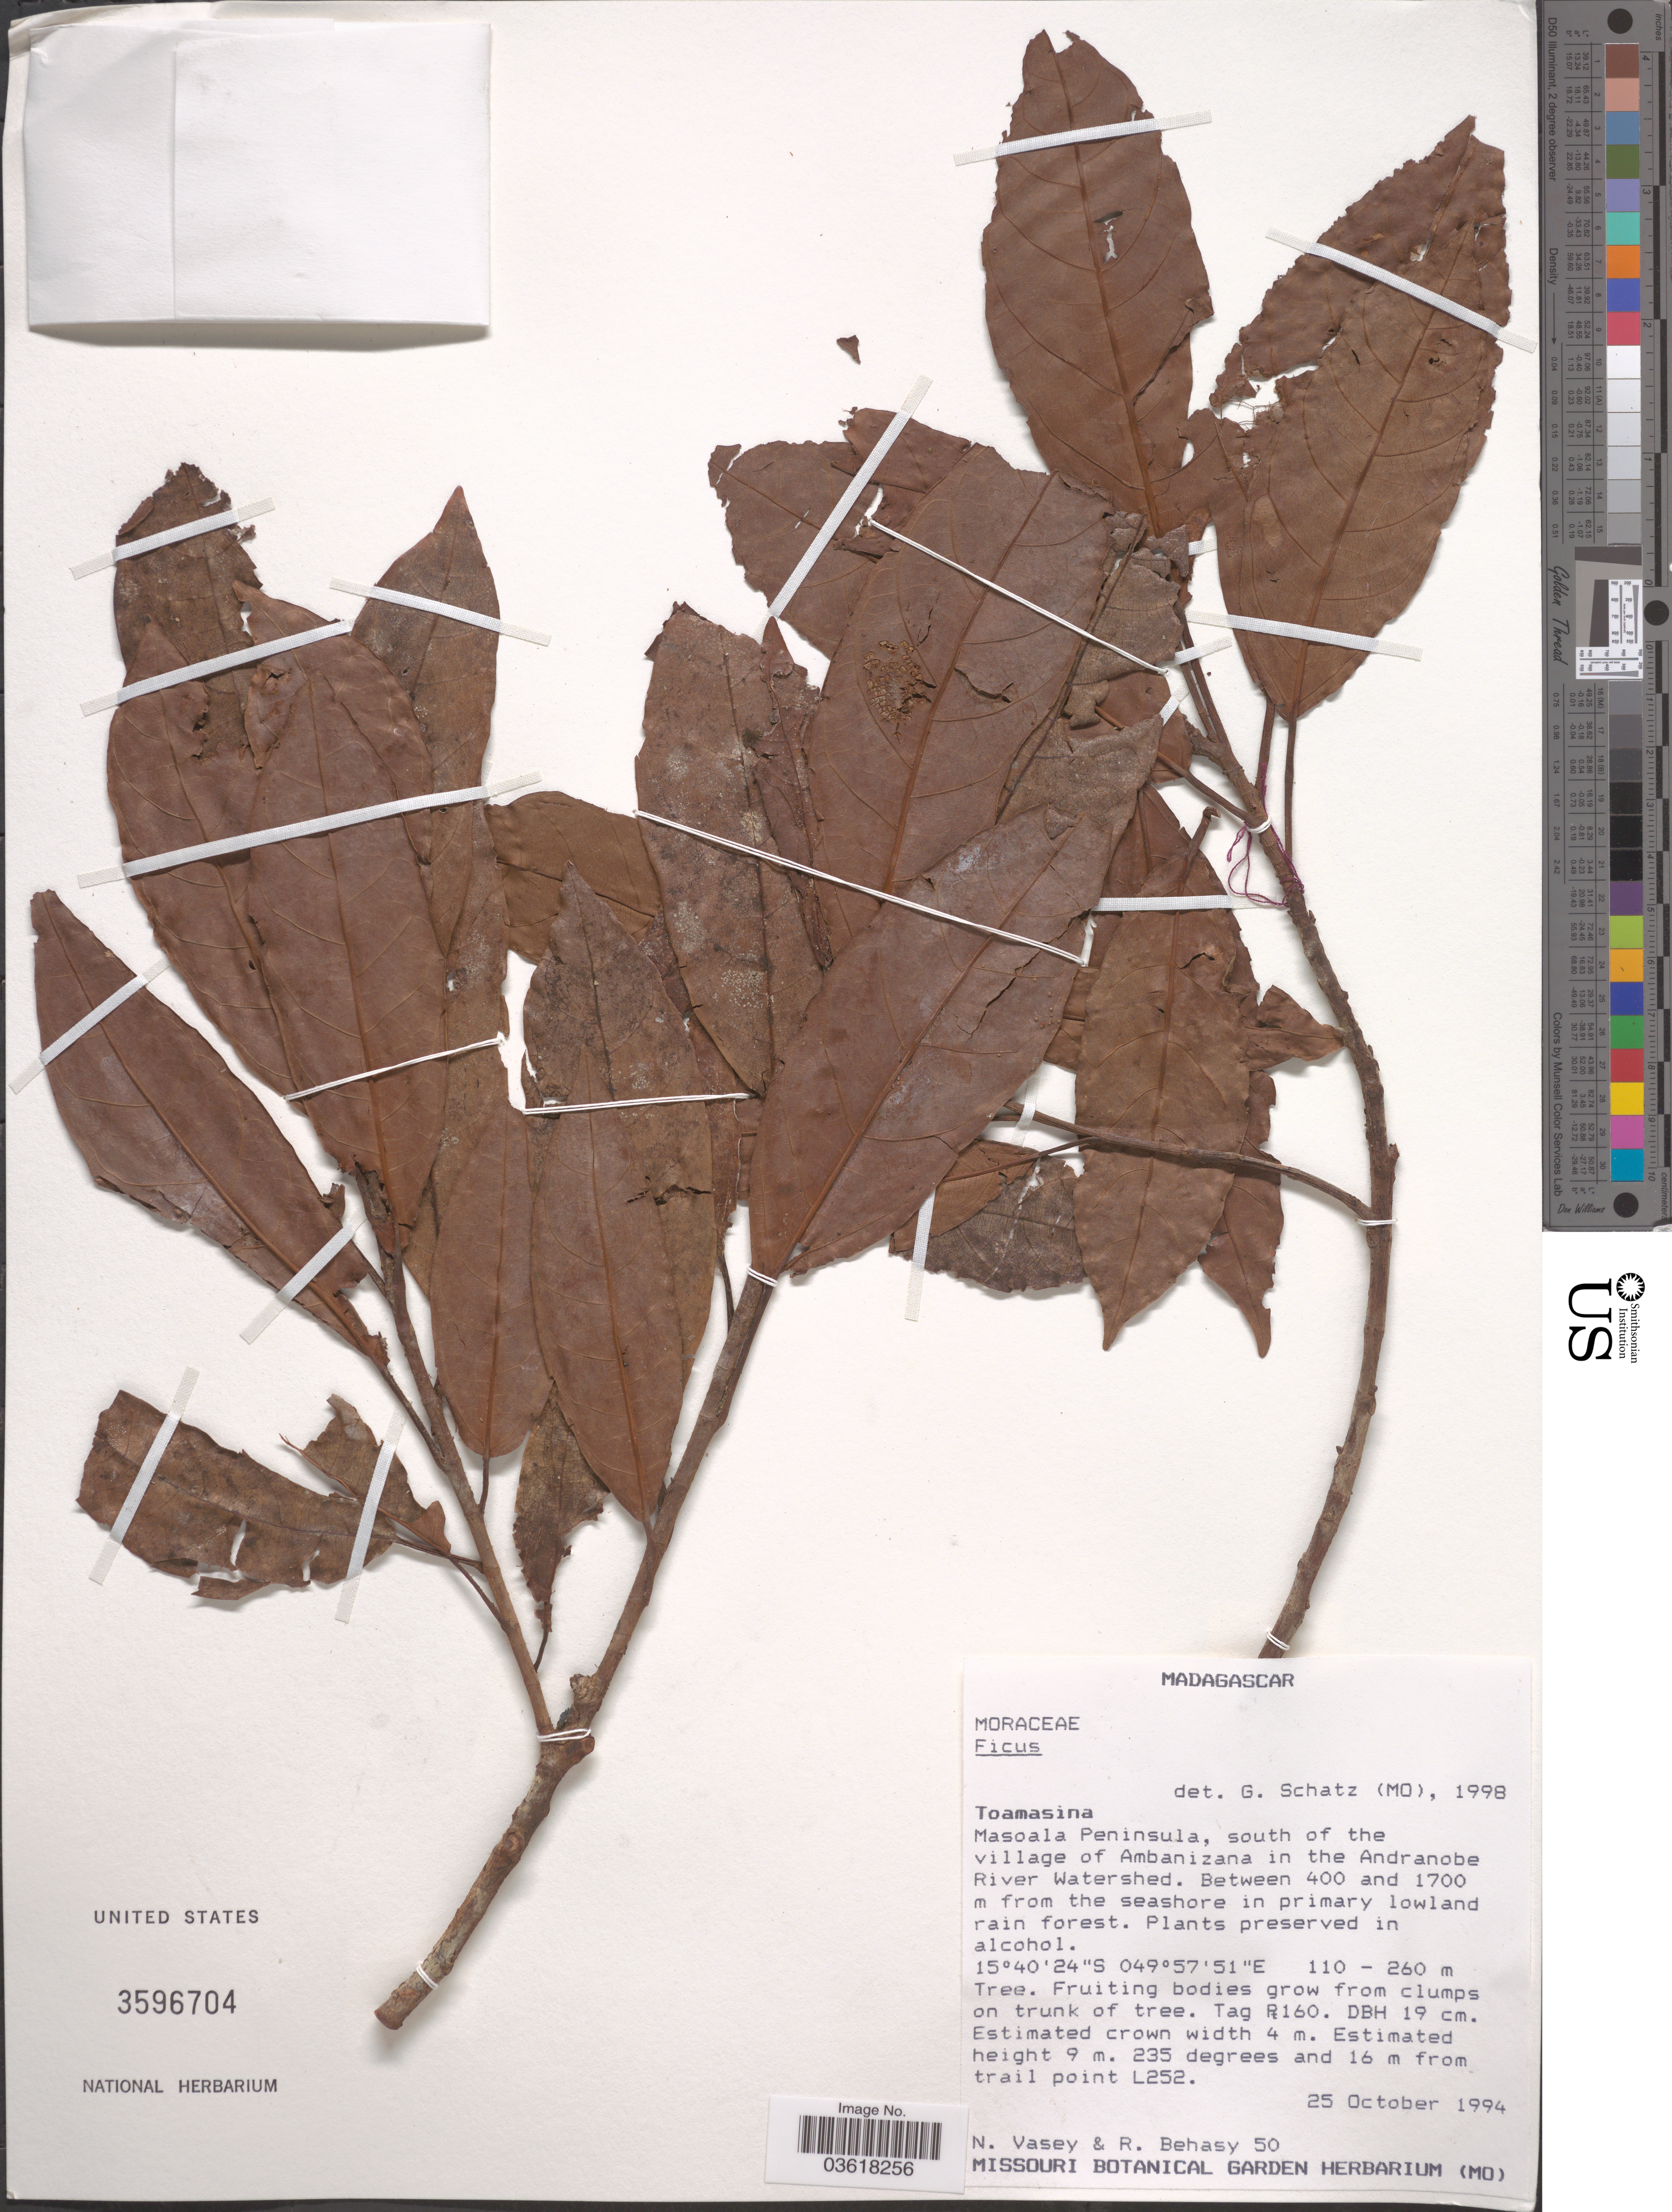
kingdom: Plantae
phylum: Tracheophyta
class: Magnoliopsida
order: Rosales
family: Moraceae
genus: Ficus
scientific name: Ficus sp.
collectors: N. Vasey & R. Behasy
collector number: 50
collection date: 1994-10-25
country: Madagascar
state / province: Analanjirofo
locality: Masoala Peninsula, south of the village of Ambanizana in the Andranobe River Watershed.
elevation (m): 110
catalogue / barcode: US 3596704